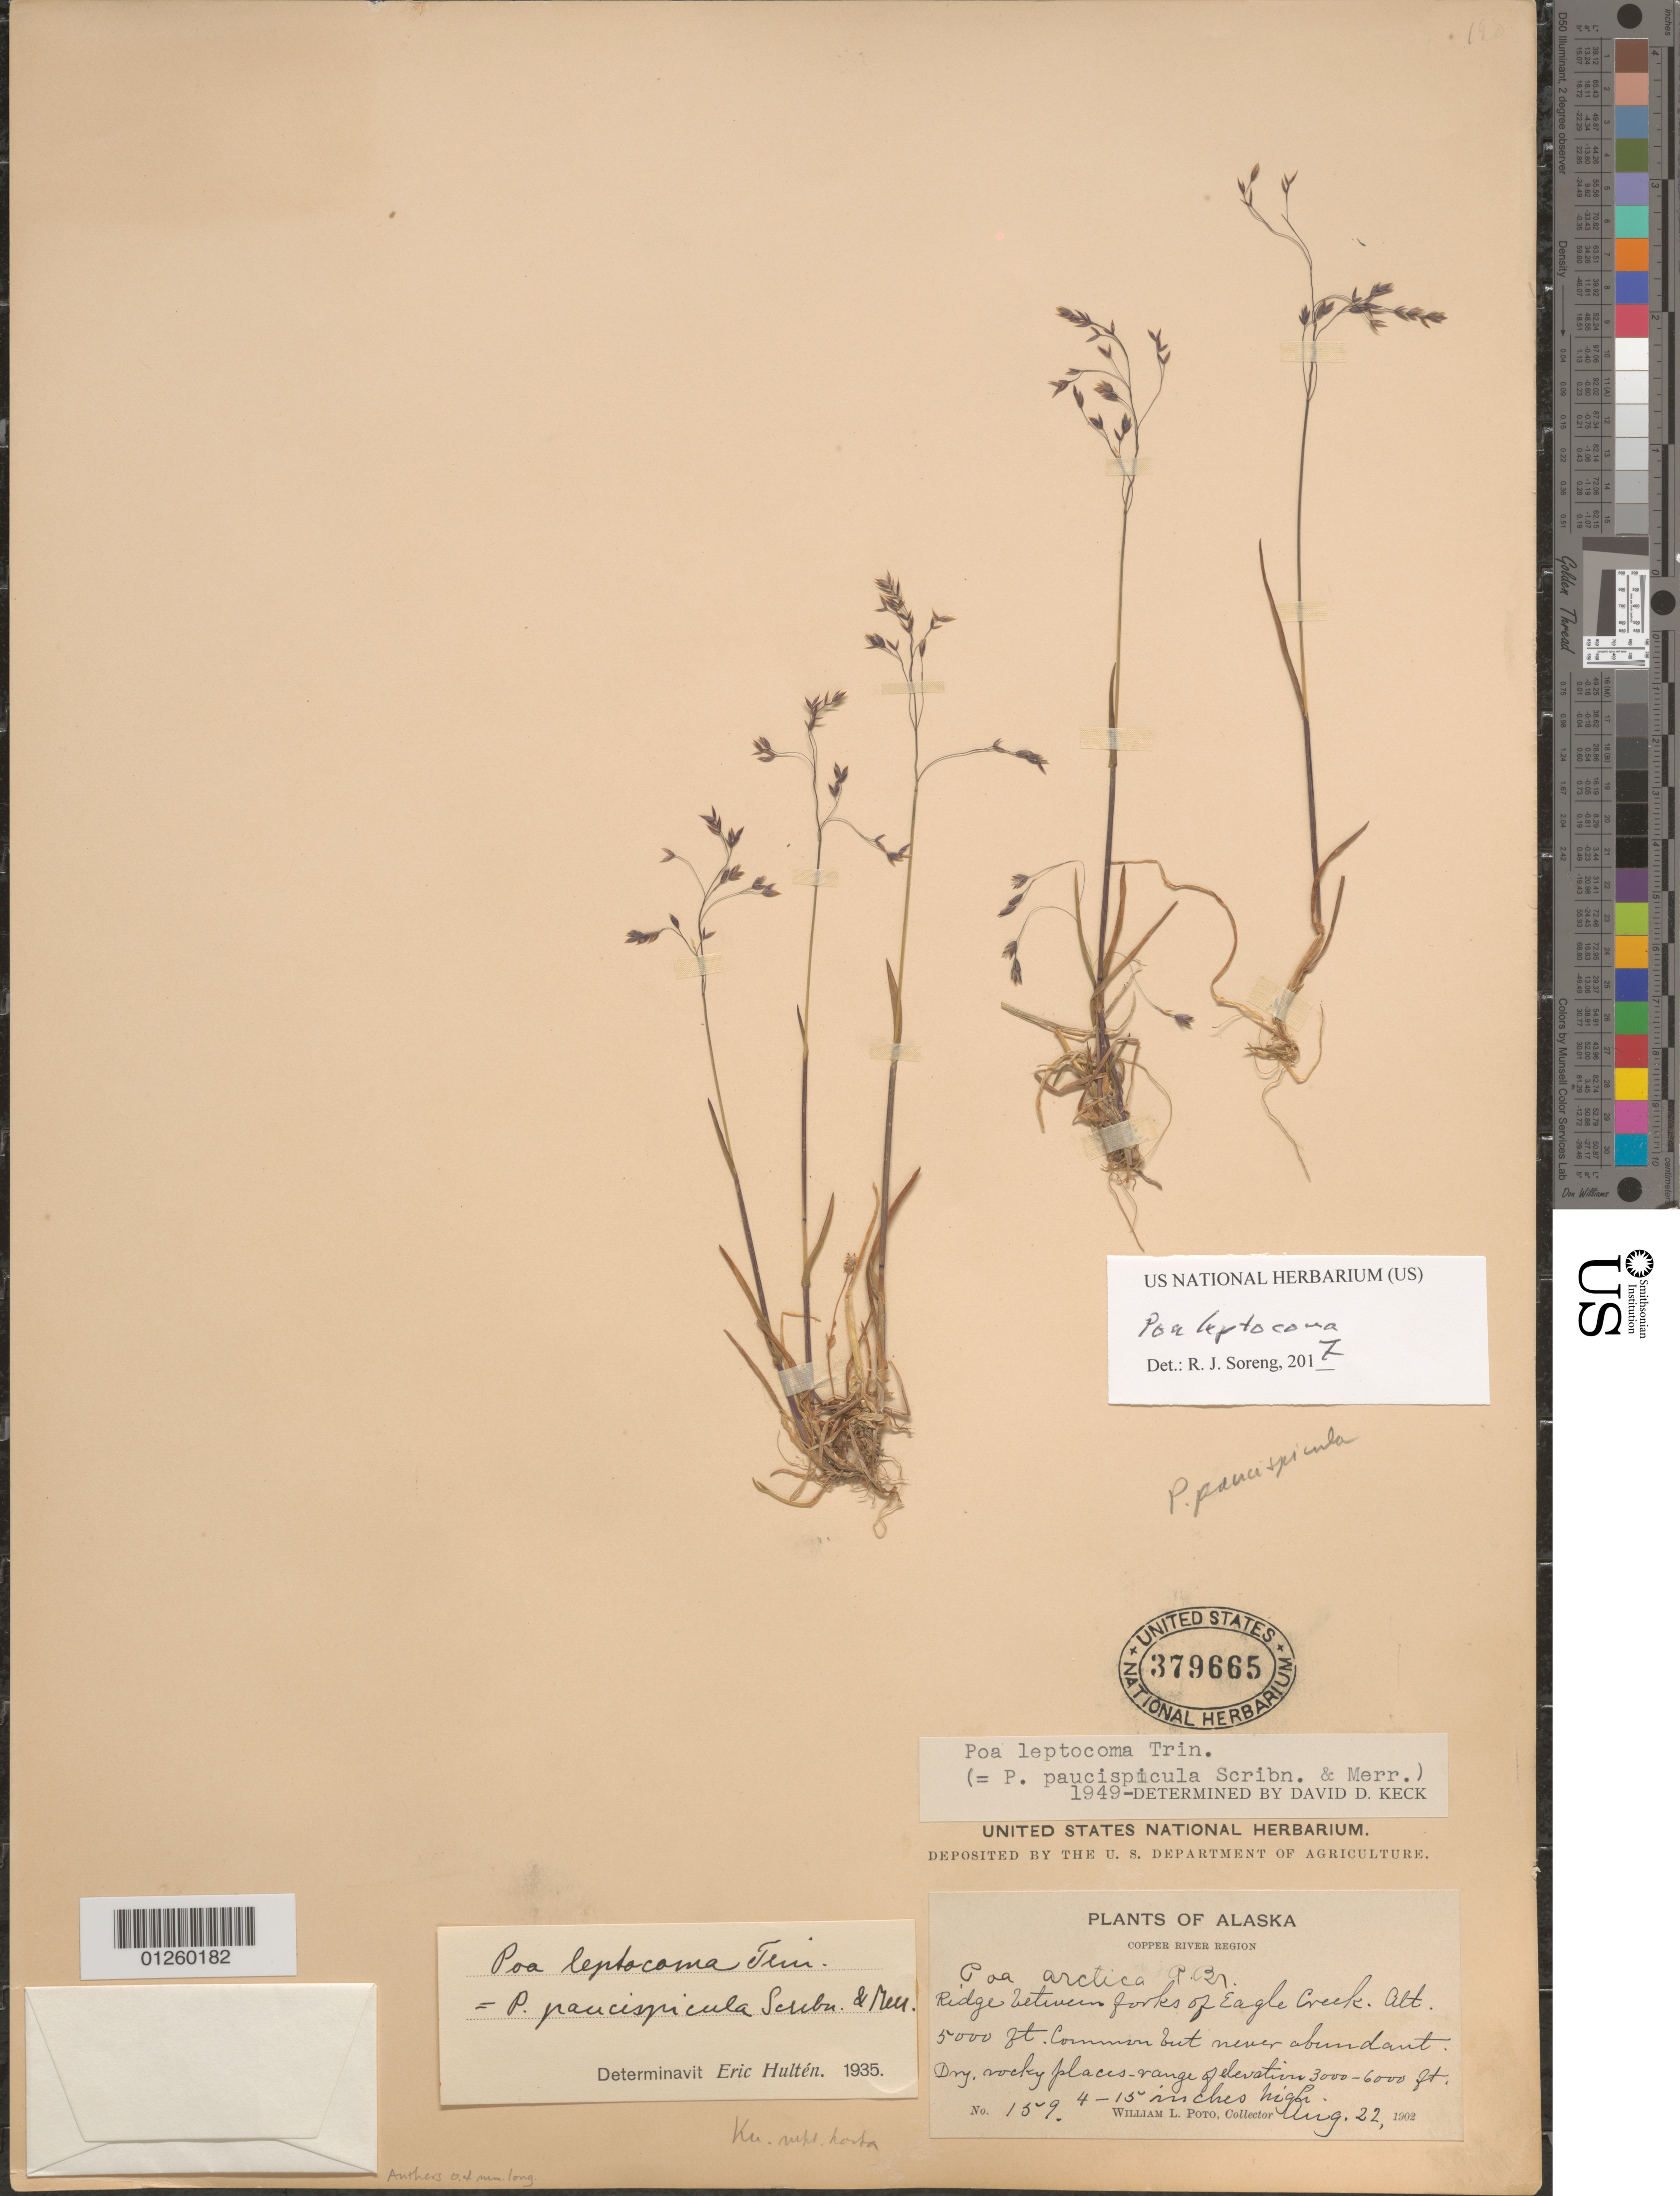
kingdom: Plantae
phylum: Tracheophyta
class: Liliopsida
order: Poales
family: Poaceae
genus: Poa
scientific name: Poa leptocoma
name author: Trin.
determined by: Soreng, Robert J., Research Associate (BOT), Smithsonian Institution - National Museum of Natural History (UNITED STATES)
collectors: W. Poto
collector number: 159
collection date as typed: Aug. 22, 1903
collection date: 1903-08-22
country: United States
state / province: Alaska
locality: Ridge between Forks of Eagle Creek.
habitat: Dry rocky places. 4-5 inches high.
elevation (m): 1524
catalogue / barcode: US 379665